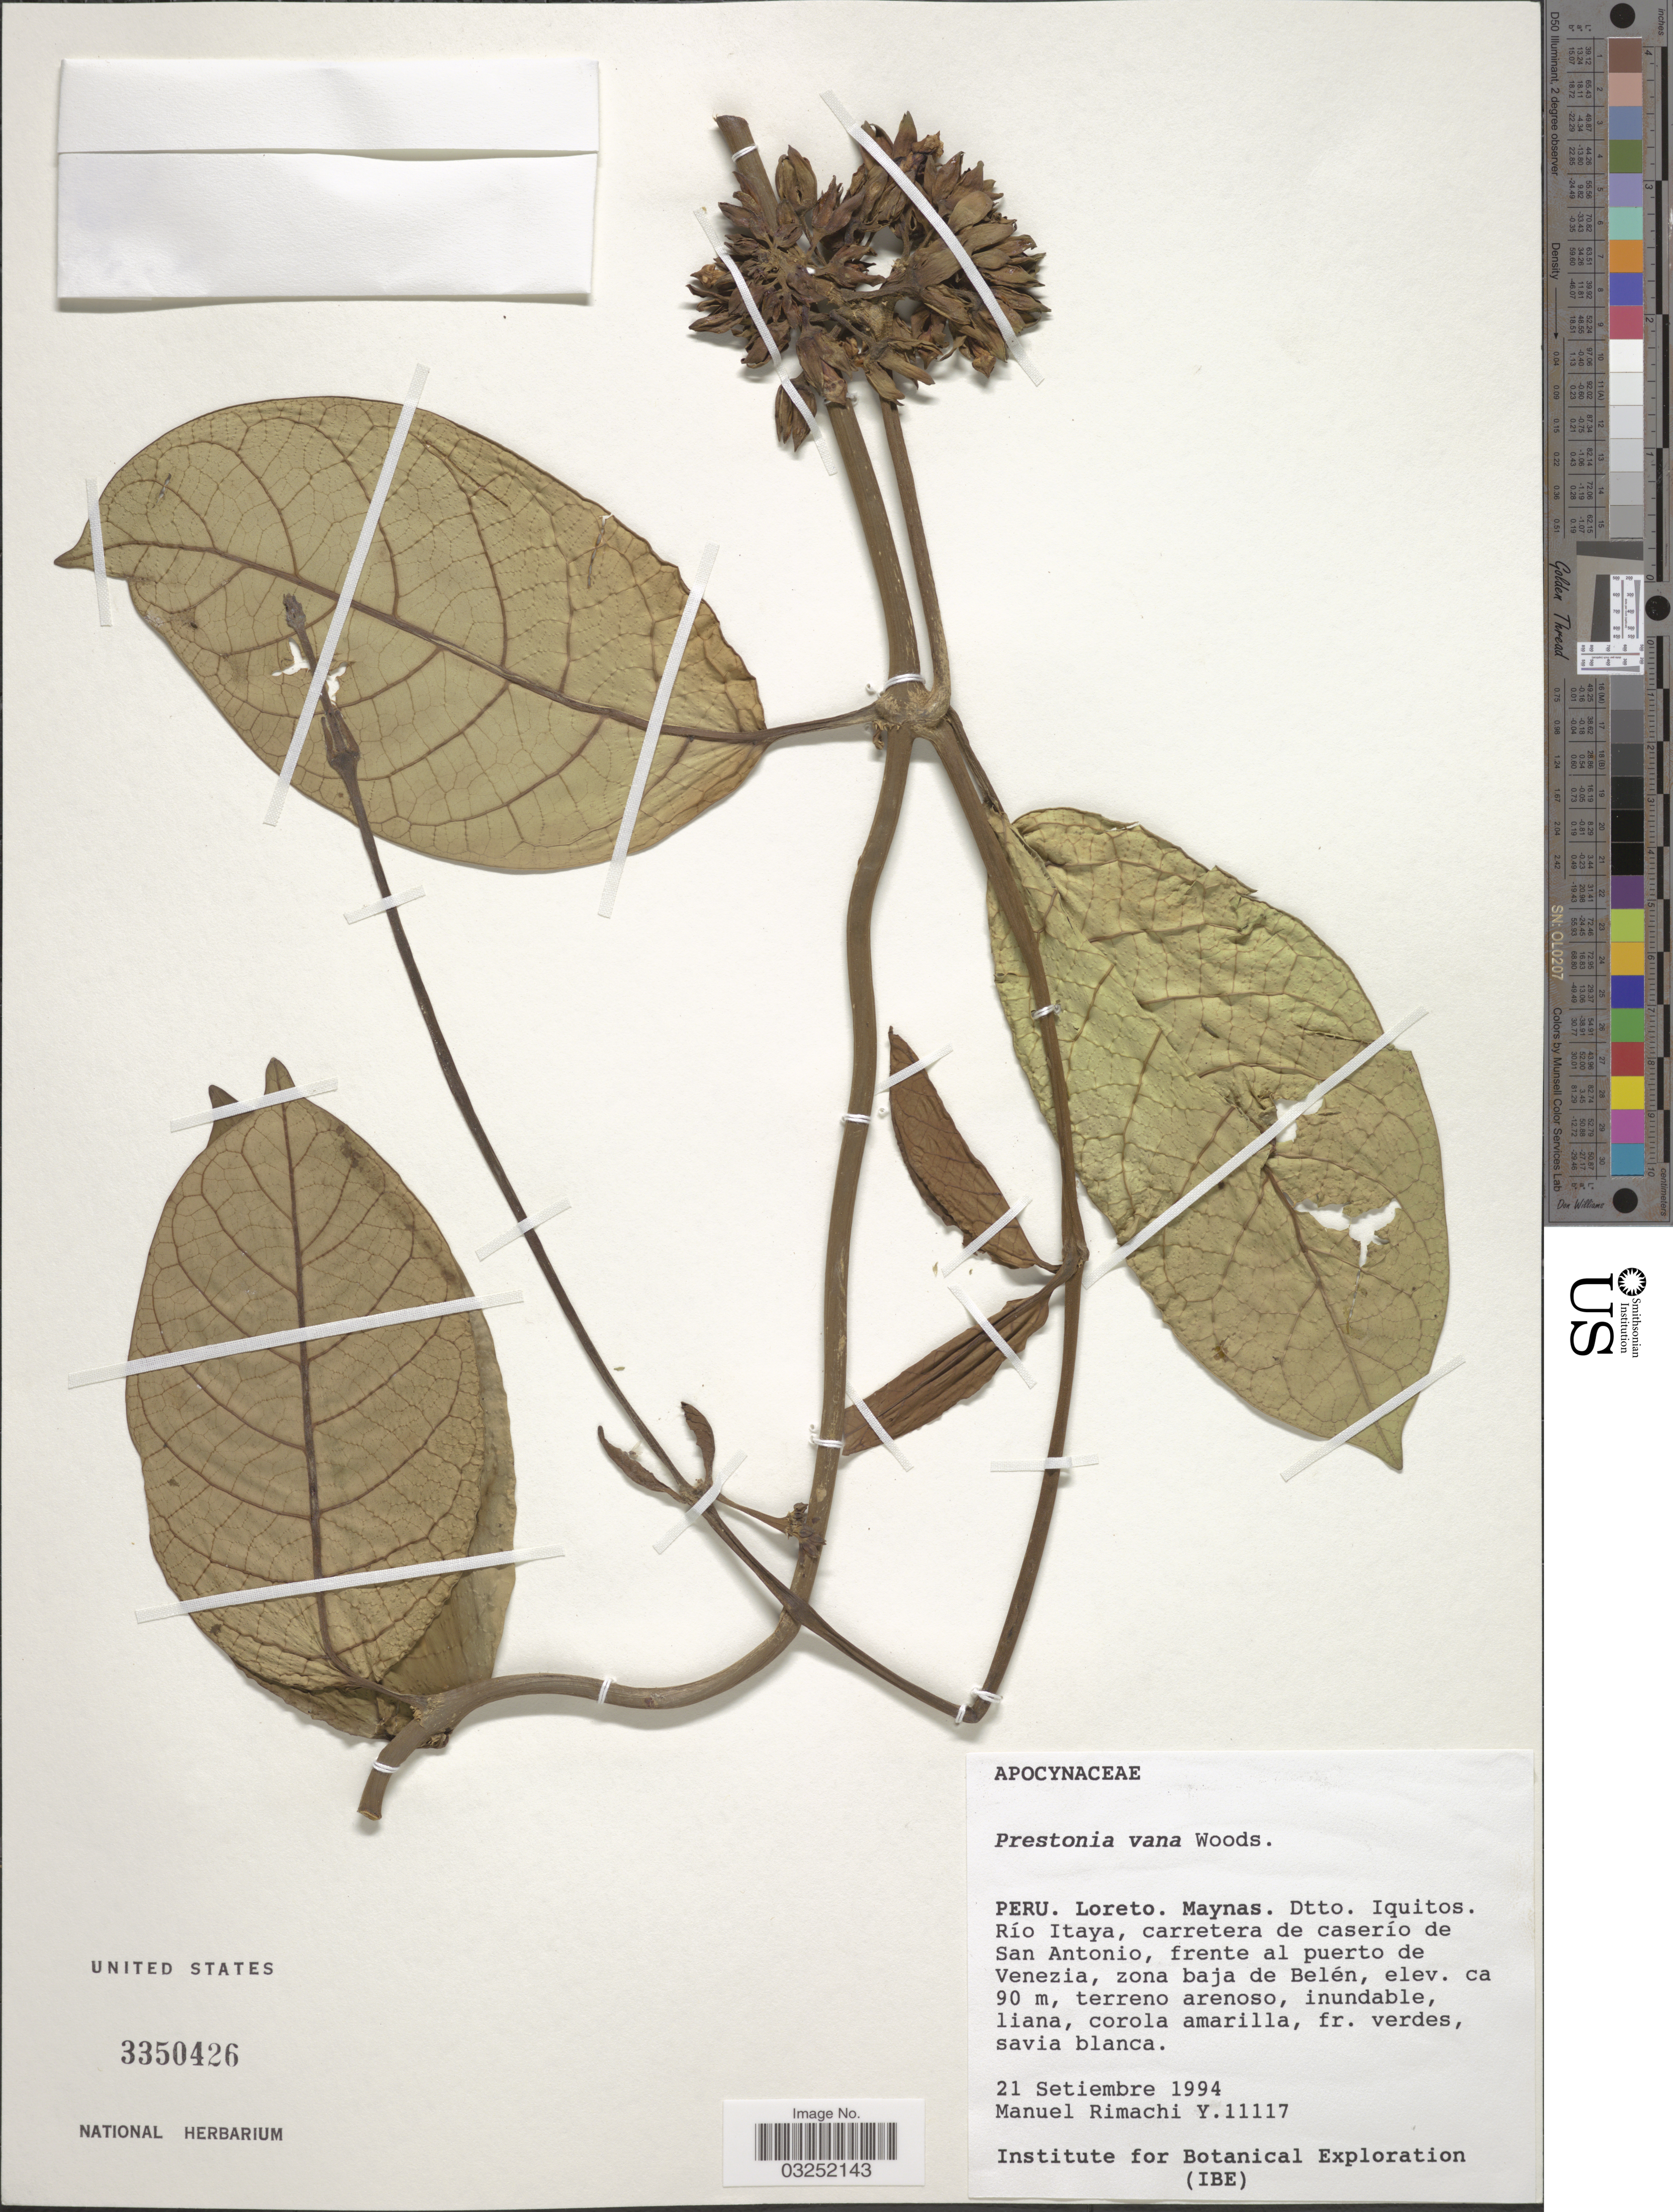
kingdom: Plantae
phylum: Tracheophyta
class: Magnoliopsida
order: Gentianales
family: Apocynaceae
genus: Prestonia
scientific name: Prestonia vana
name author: Woodson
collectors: M. Rimachi Y.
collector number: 11117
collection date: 1994-09-21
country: Peru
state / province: Loreto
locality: Maynas, Dtto. Iquitos, Río Itaya, carretera de caserio de San Antonio, frente al puerto de Venezia, zona baja Belén.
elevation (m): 90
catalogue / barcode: US 3350426